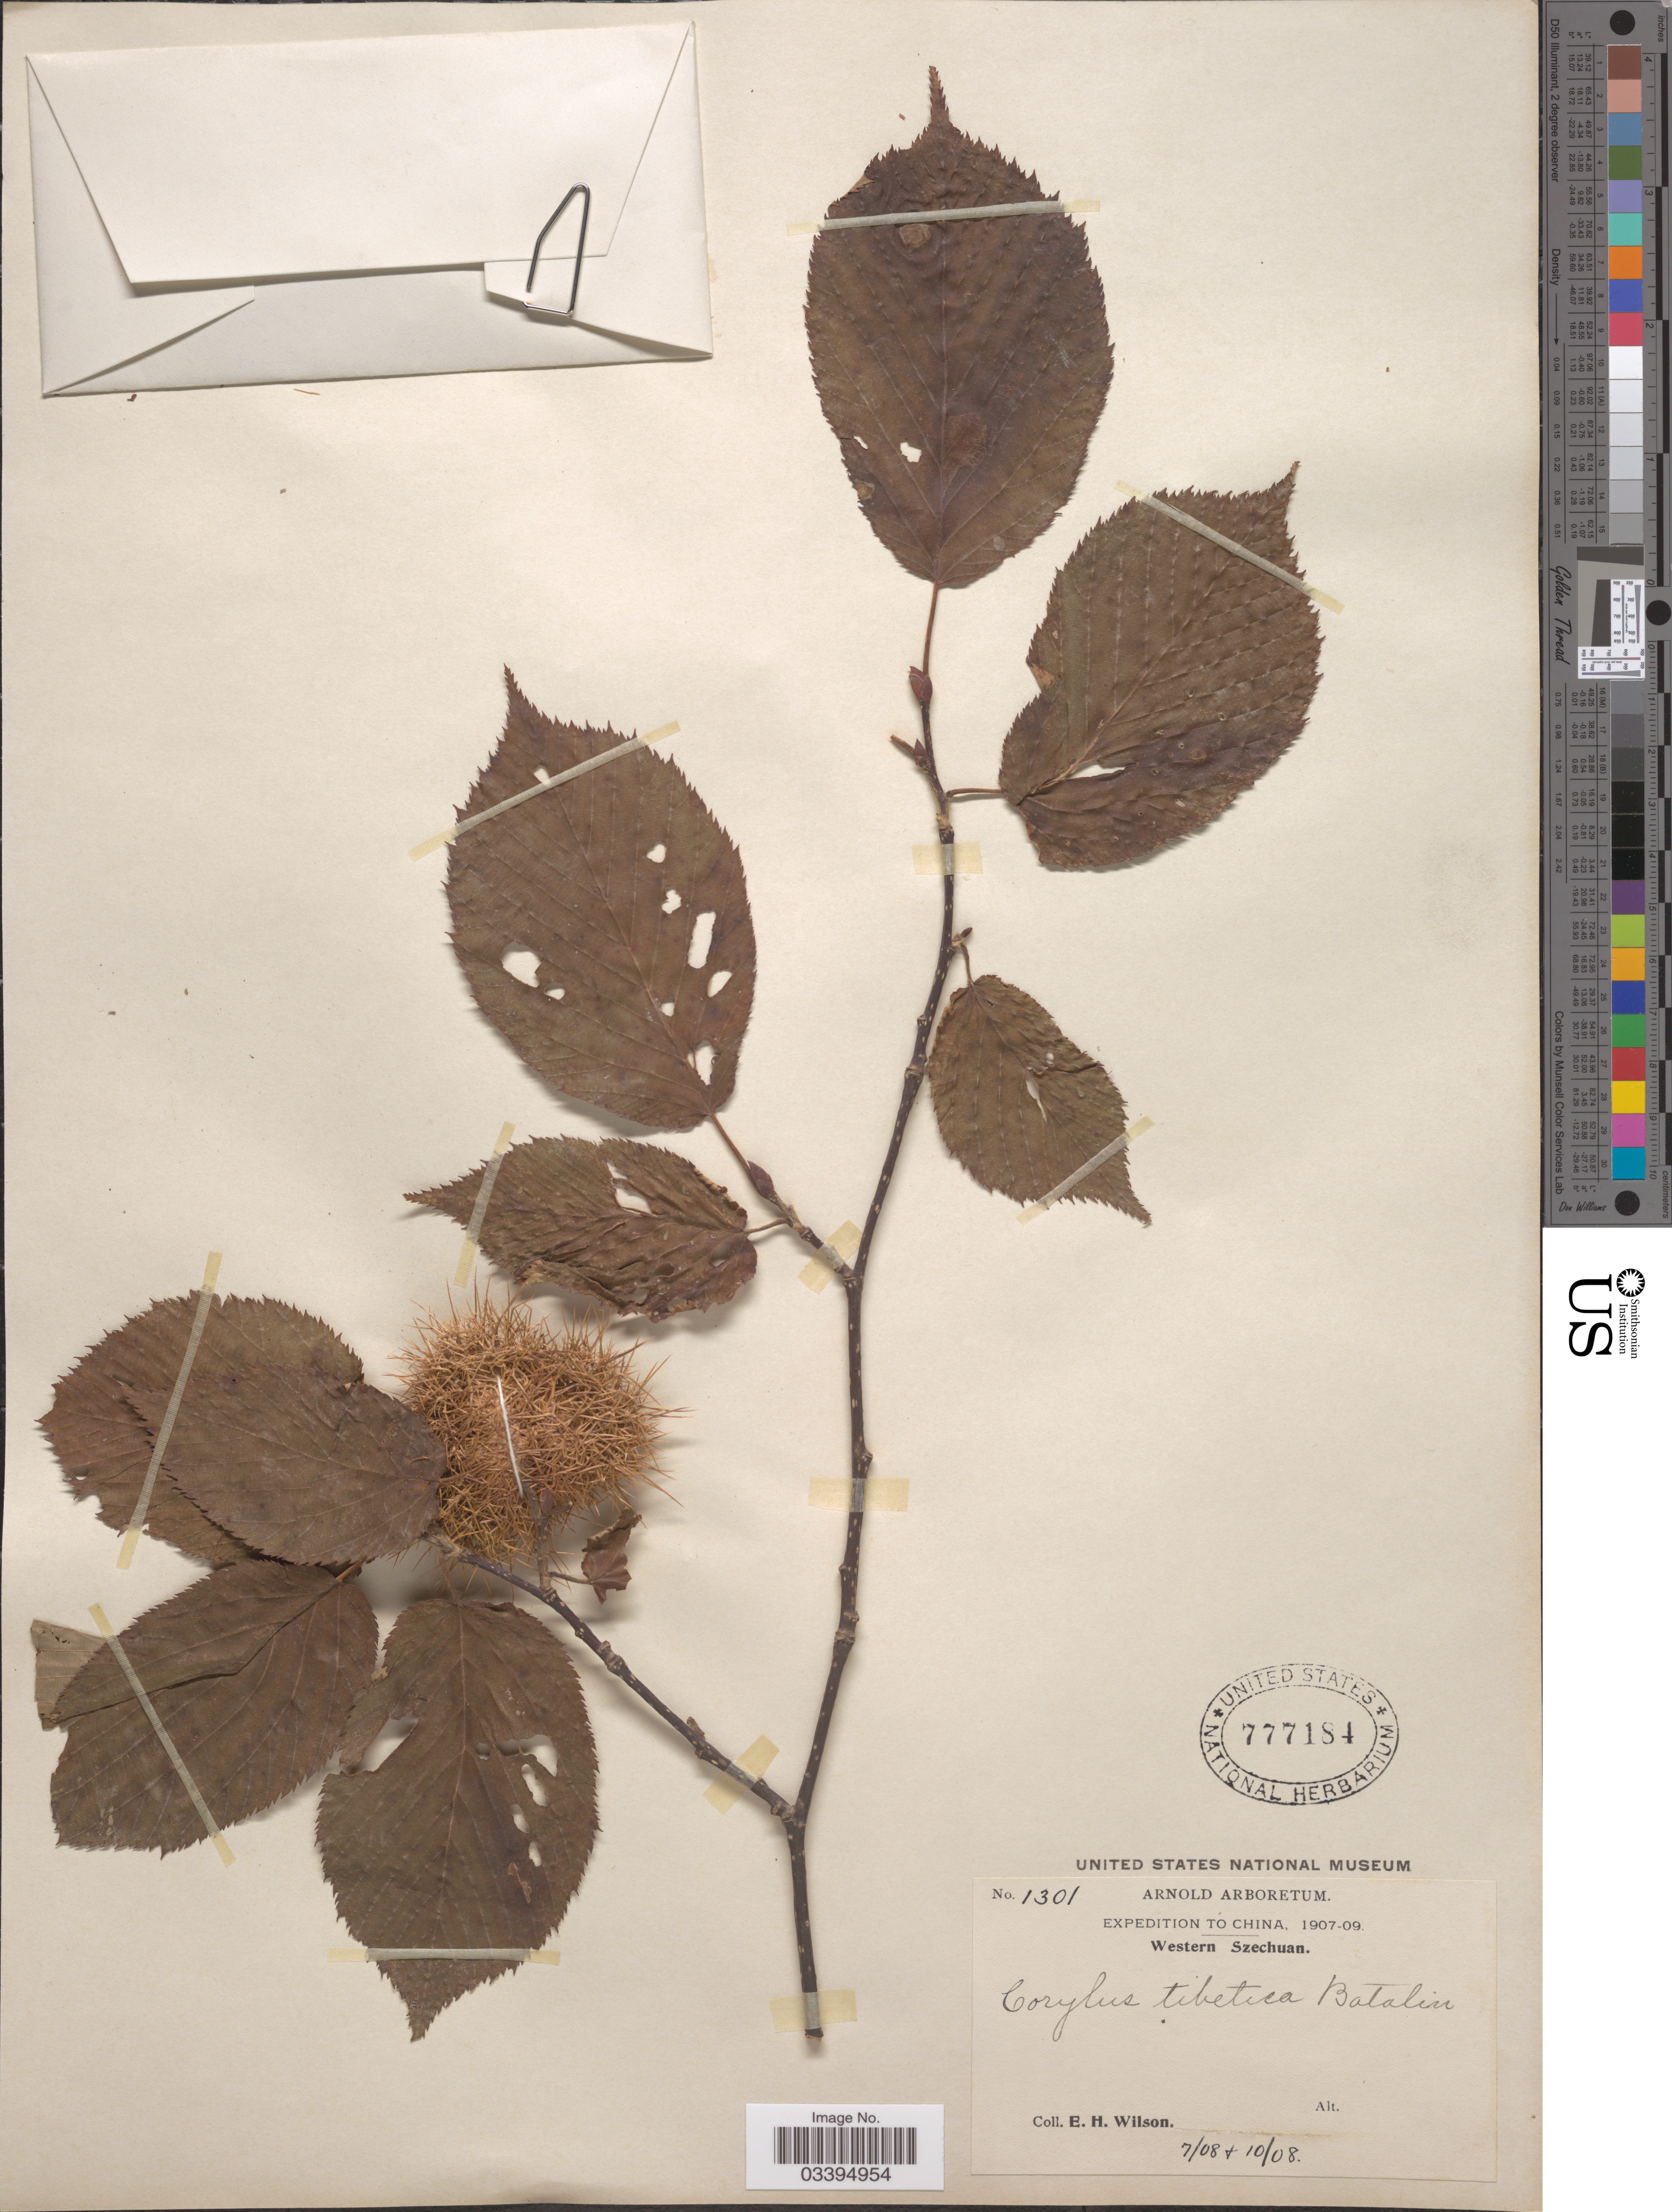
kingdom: Plantae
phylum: Tracheophyta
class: Magnoliopsida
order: Fagales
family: Betulaceae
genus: Corylus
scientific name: Corylus tibetica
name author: Batalin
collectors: E. Wilson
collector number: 1301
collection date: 1908-07/1908-10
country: China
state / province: Sichuan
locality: Western Szechuan.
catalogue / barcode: US 777184